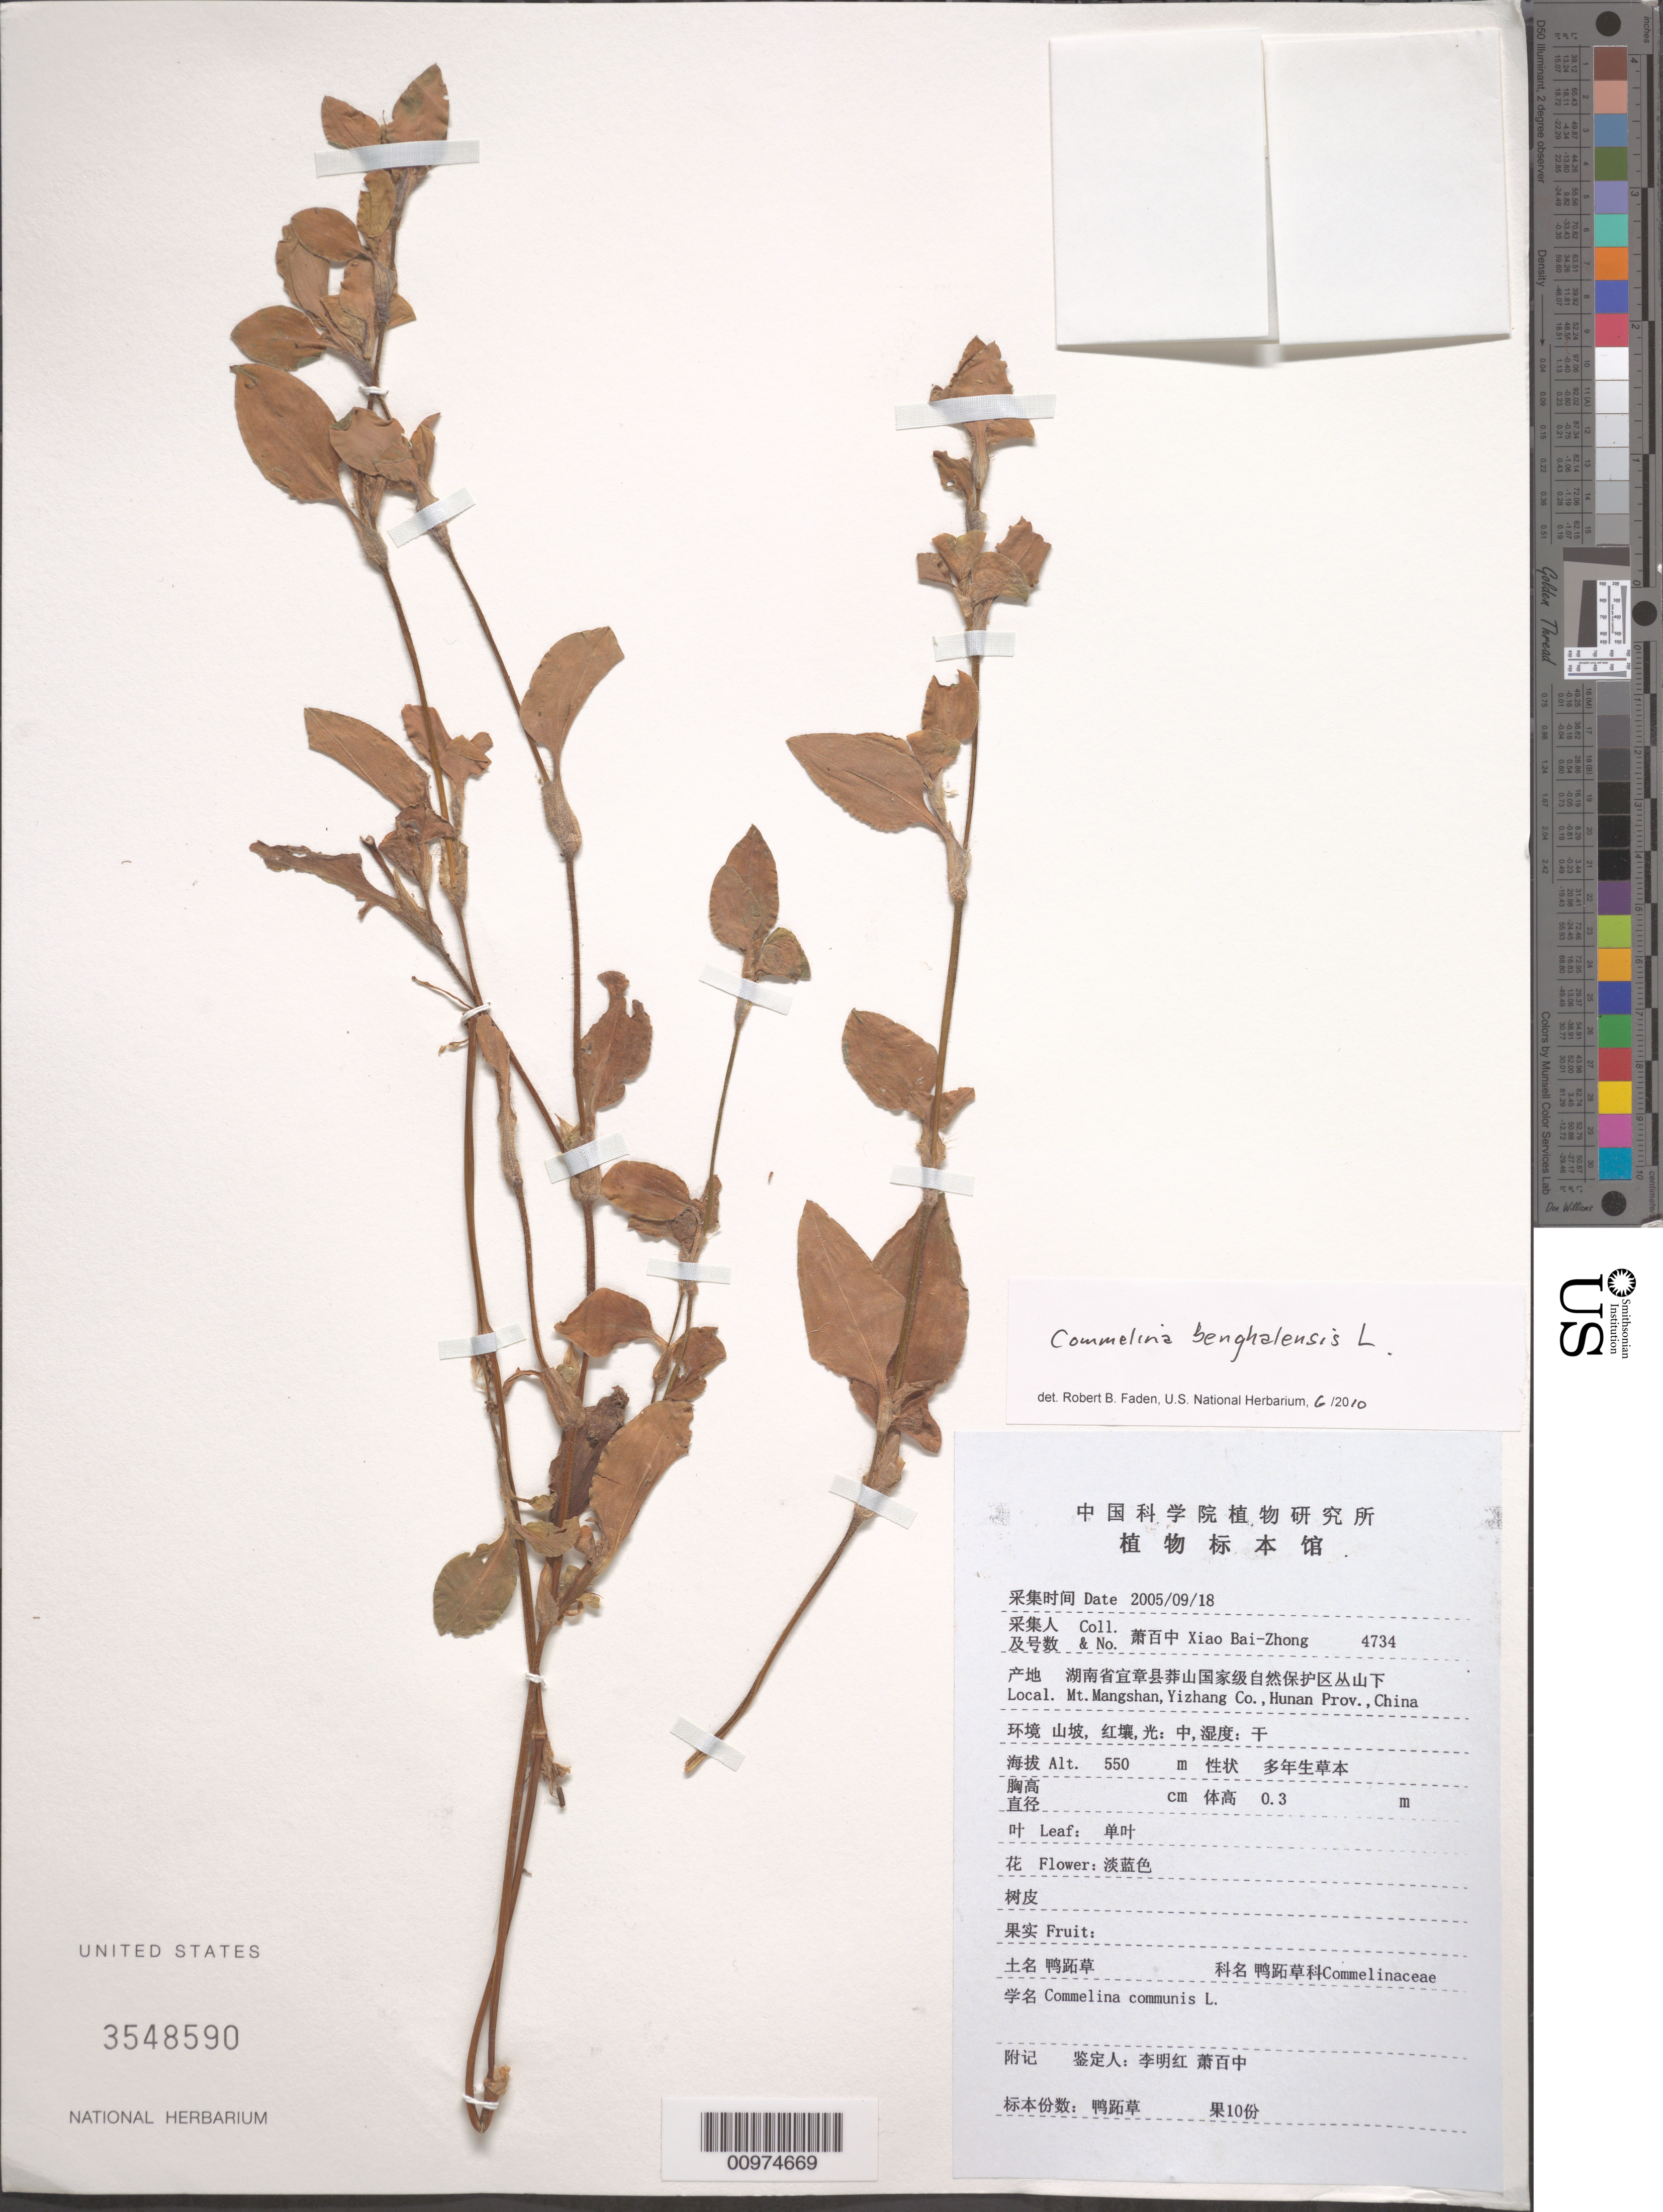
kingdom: Plantae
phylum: Tracheophyta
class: Liliopsida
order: Commelinales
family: Commelinaceae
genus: Commelina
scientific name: Commelina benghalensis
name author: L.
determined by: Faden, Robert B., (US), Smithsonian Institution - National Museum of Natural History (UNITED STATES)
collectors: B. Z. Xiao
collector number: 4734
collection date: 2005-09-18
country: China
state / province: Hunan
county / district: Yizhang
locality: Mt. Mangshan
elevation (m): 550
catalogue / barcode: US 3548590